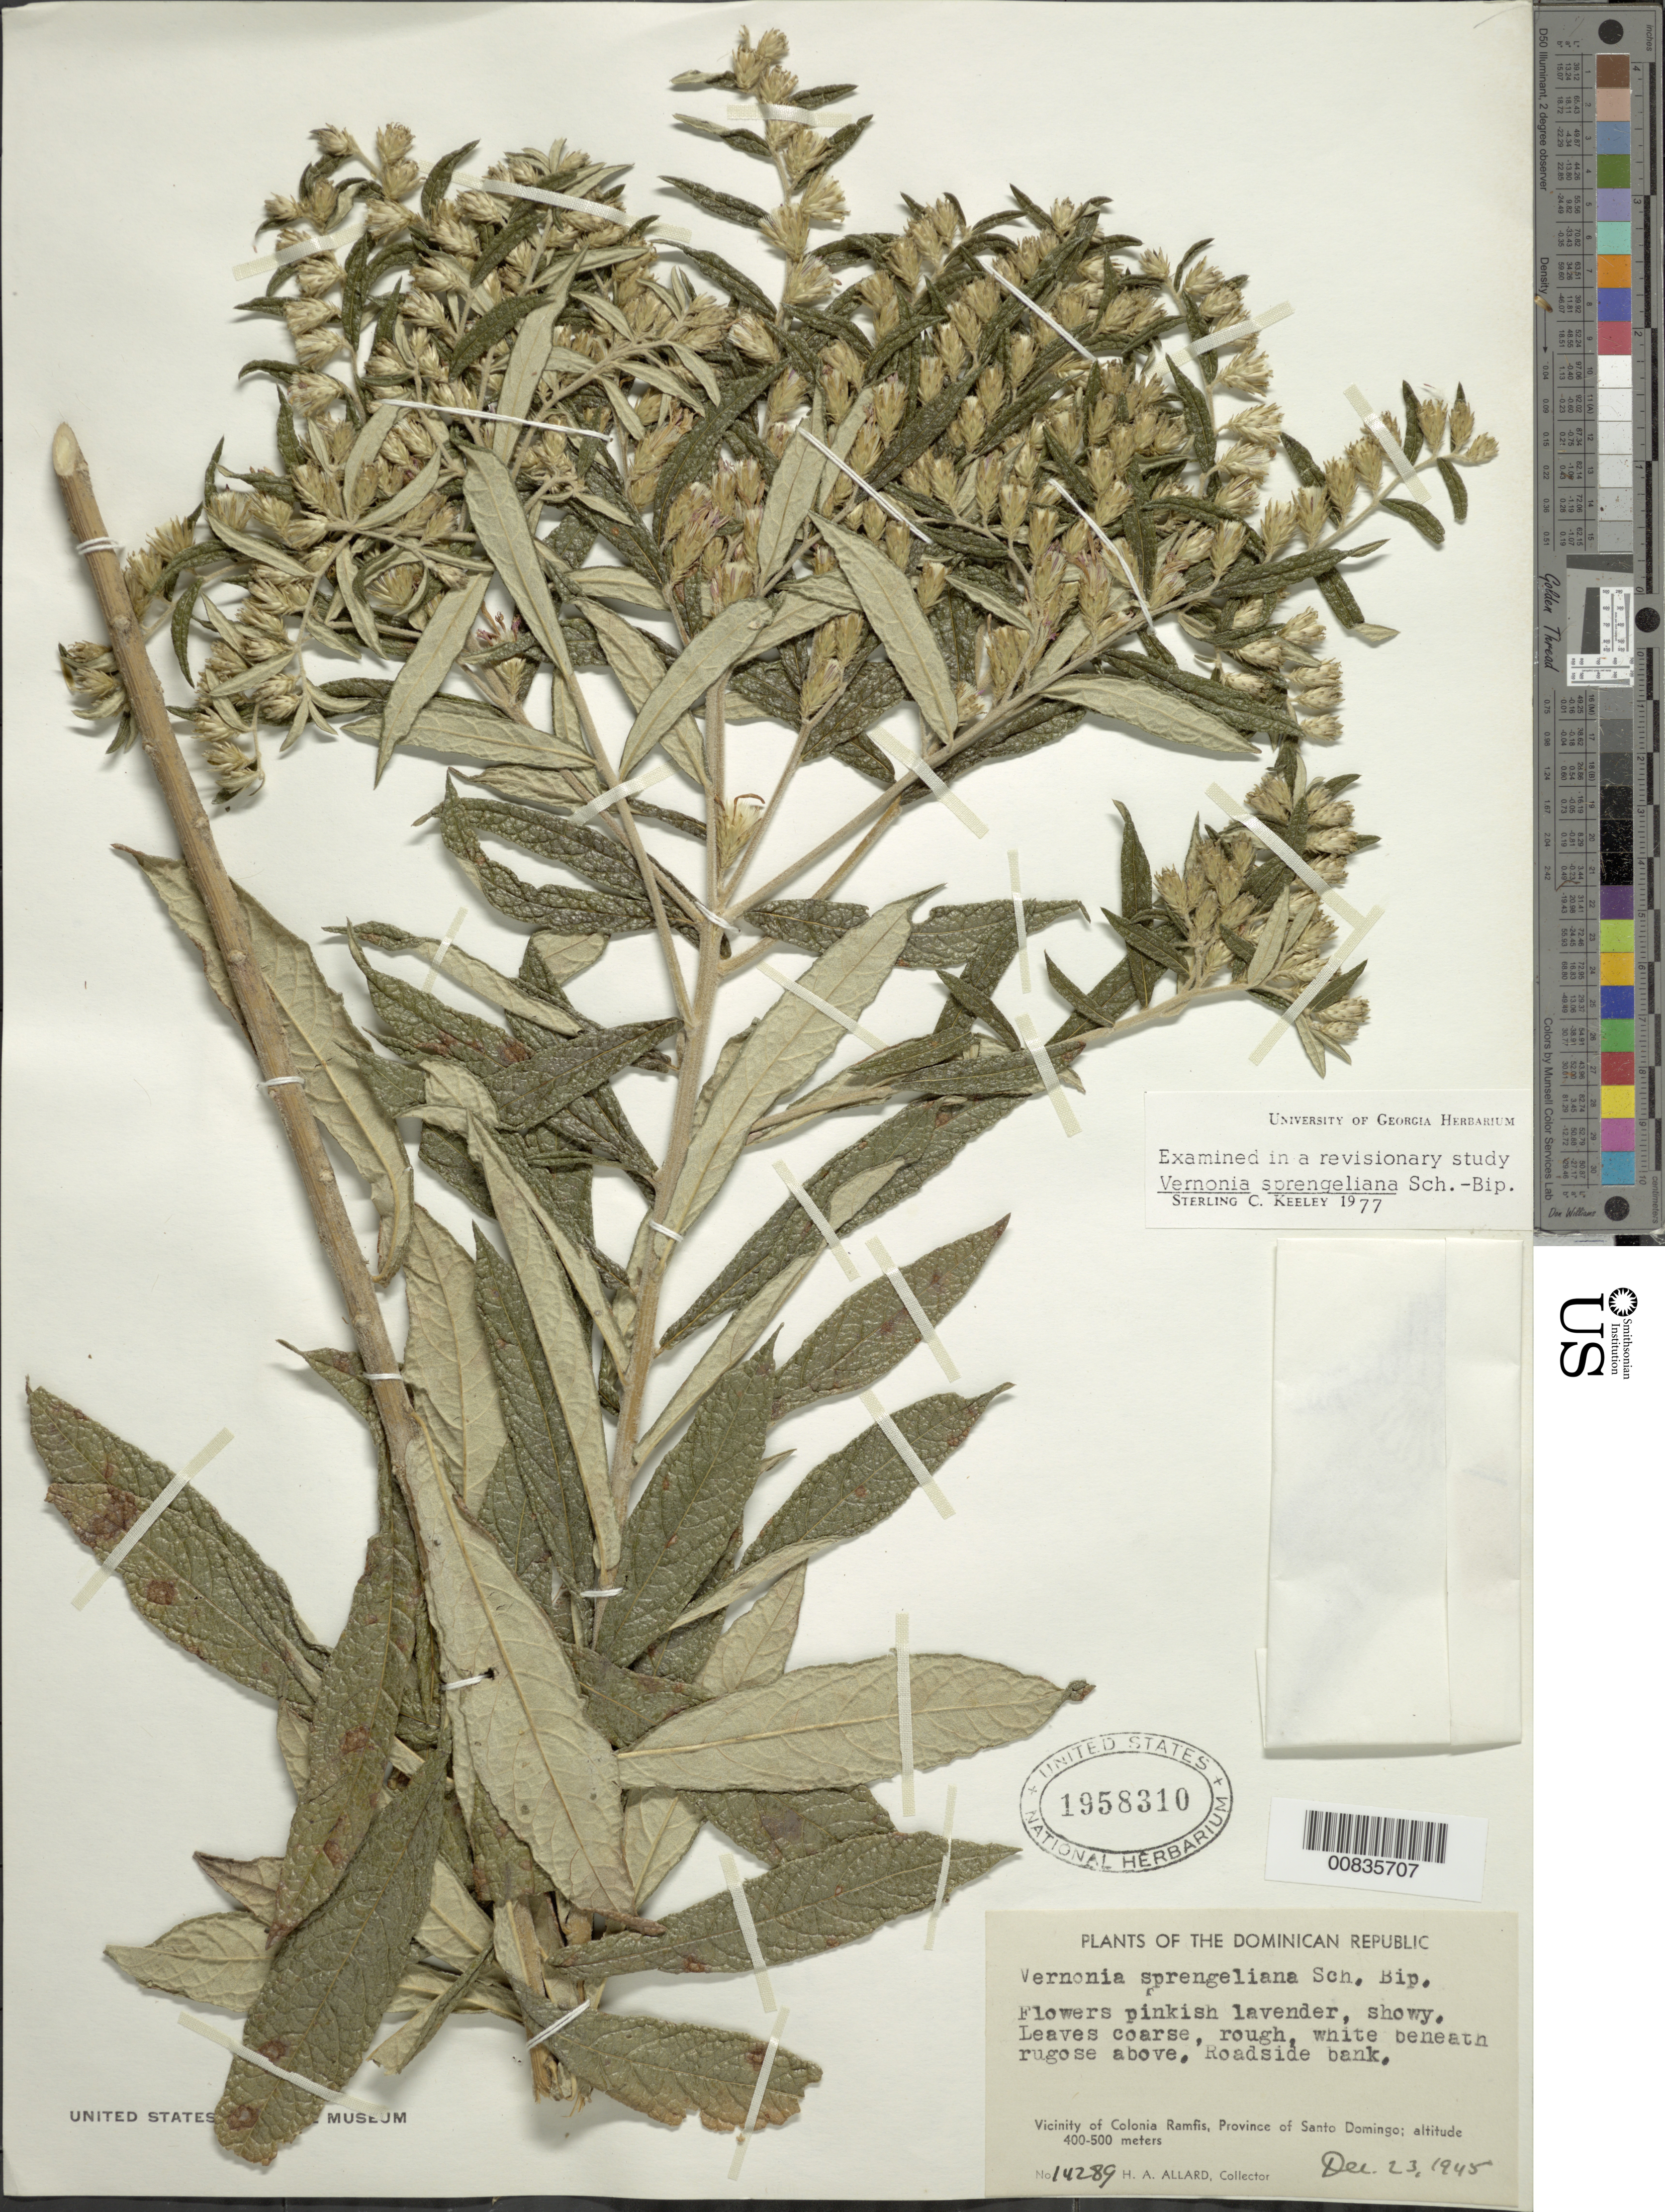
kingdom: Plantae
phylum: Tracheophyta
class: Magnoliopsida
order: Asterales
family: Asteraceae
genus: Lepidaploa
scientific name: Lepidaploa sprengeliana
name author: (Sch. Bip.) H. Rob.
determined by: Keeley, S. C.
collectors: H. A. Allard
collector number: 14289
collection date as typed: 05 Dec 1945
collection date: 1945-12-05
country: Dominican Republic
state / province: Distrito Nacional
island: Hispaniola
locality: Vicinity of Colonia Ramfis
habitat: Roadside bank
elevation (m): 400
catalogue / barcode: US 1958310